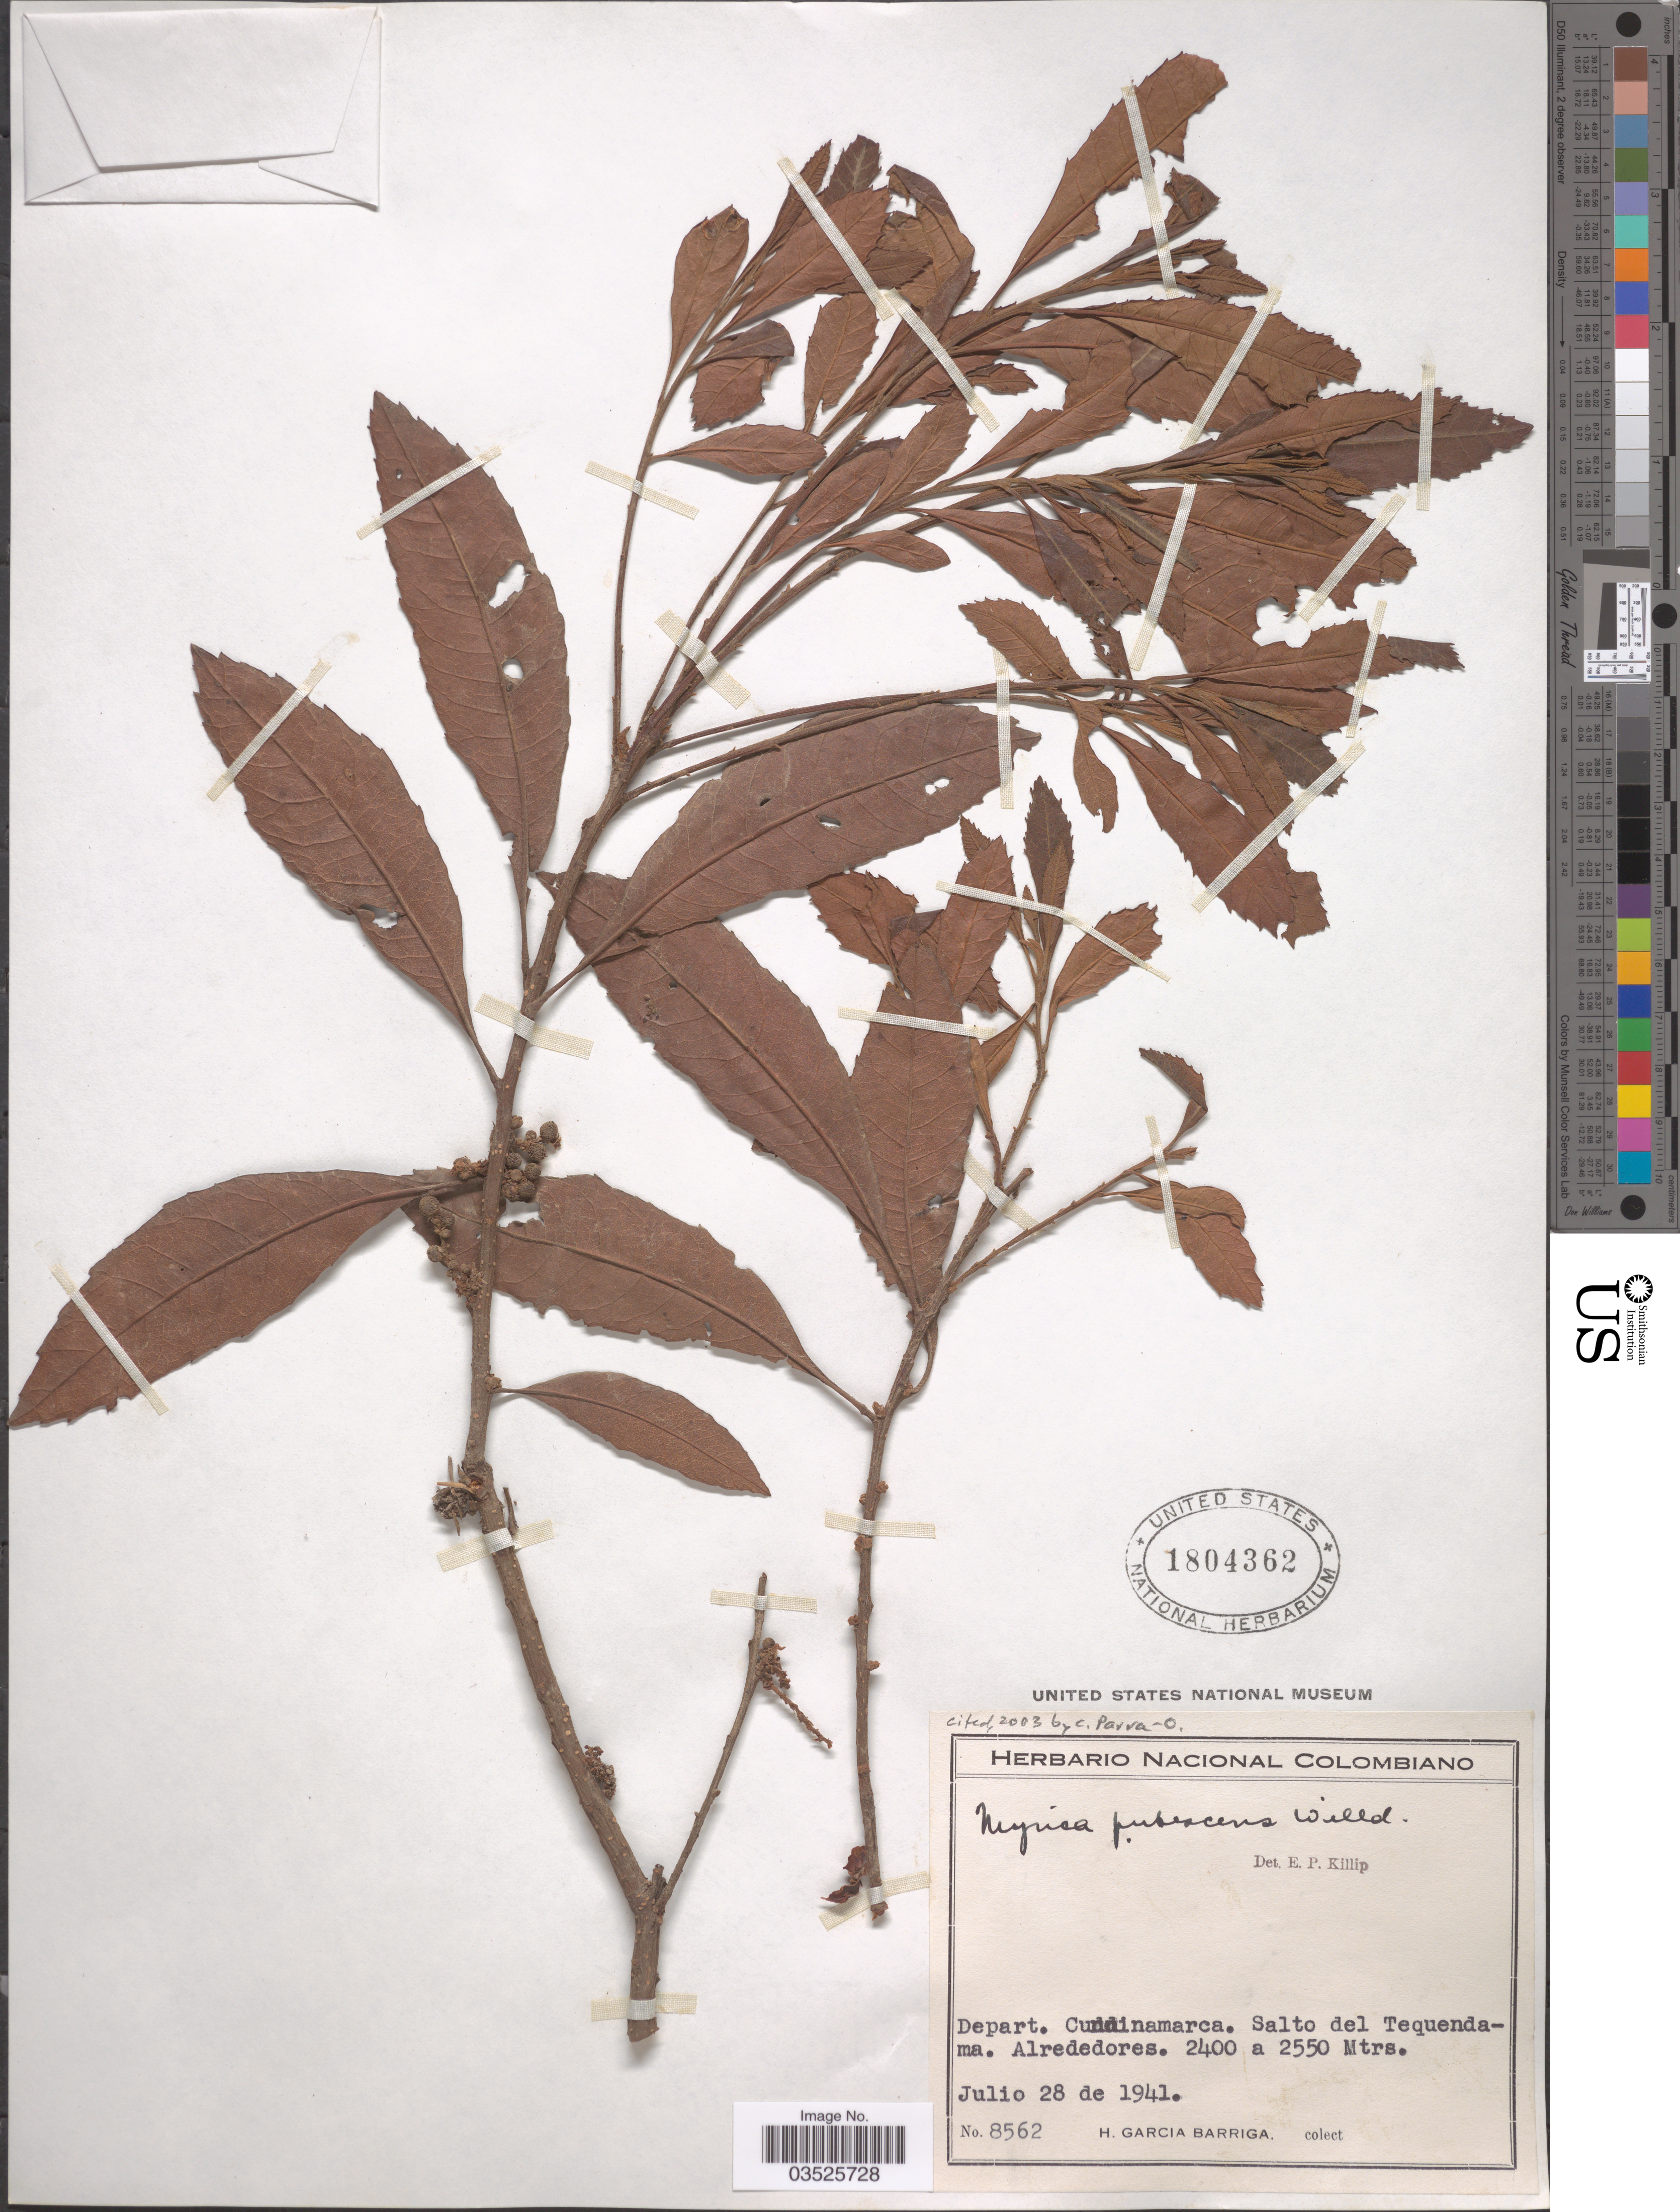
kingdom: Plantae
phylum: Tracheophyta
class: Magnoliopsida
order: Fagales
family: Myricaceae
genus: Morella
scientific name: Morella pubescens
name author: (Humb. & Bonpl. ex Willd.) Wilbur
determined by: Strong, M. T., (US), Smithsonian Institution - National Museum of Natural History (UNITED STATES)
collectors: H. García Barriga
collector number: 8562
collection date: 1941-07-28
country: Colombia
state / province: Cundinamarca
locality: Depart. Cundinamarca. Salto del Tequendama.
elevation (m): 2400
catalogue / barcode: US 1804362